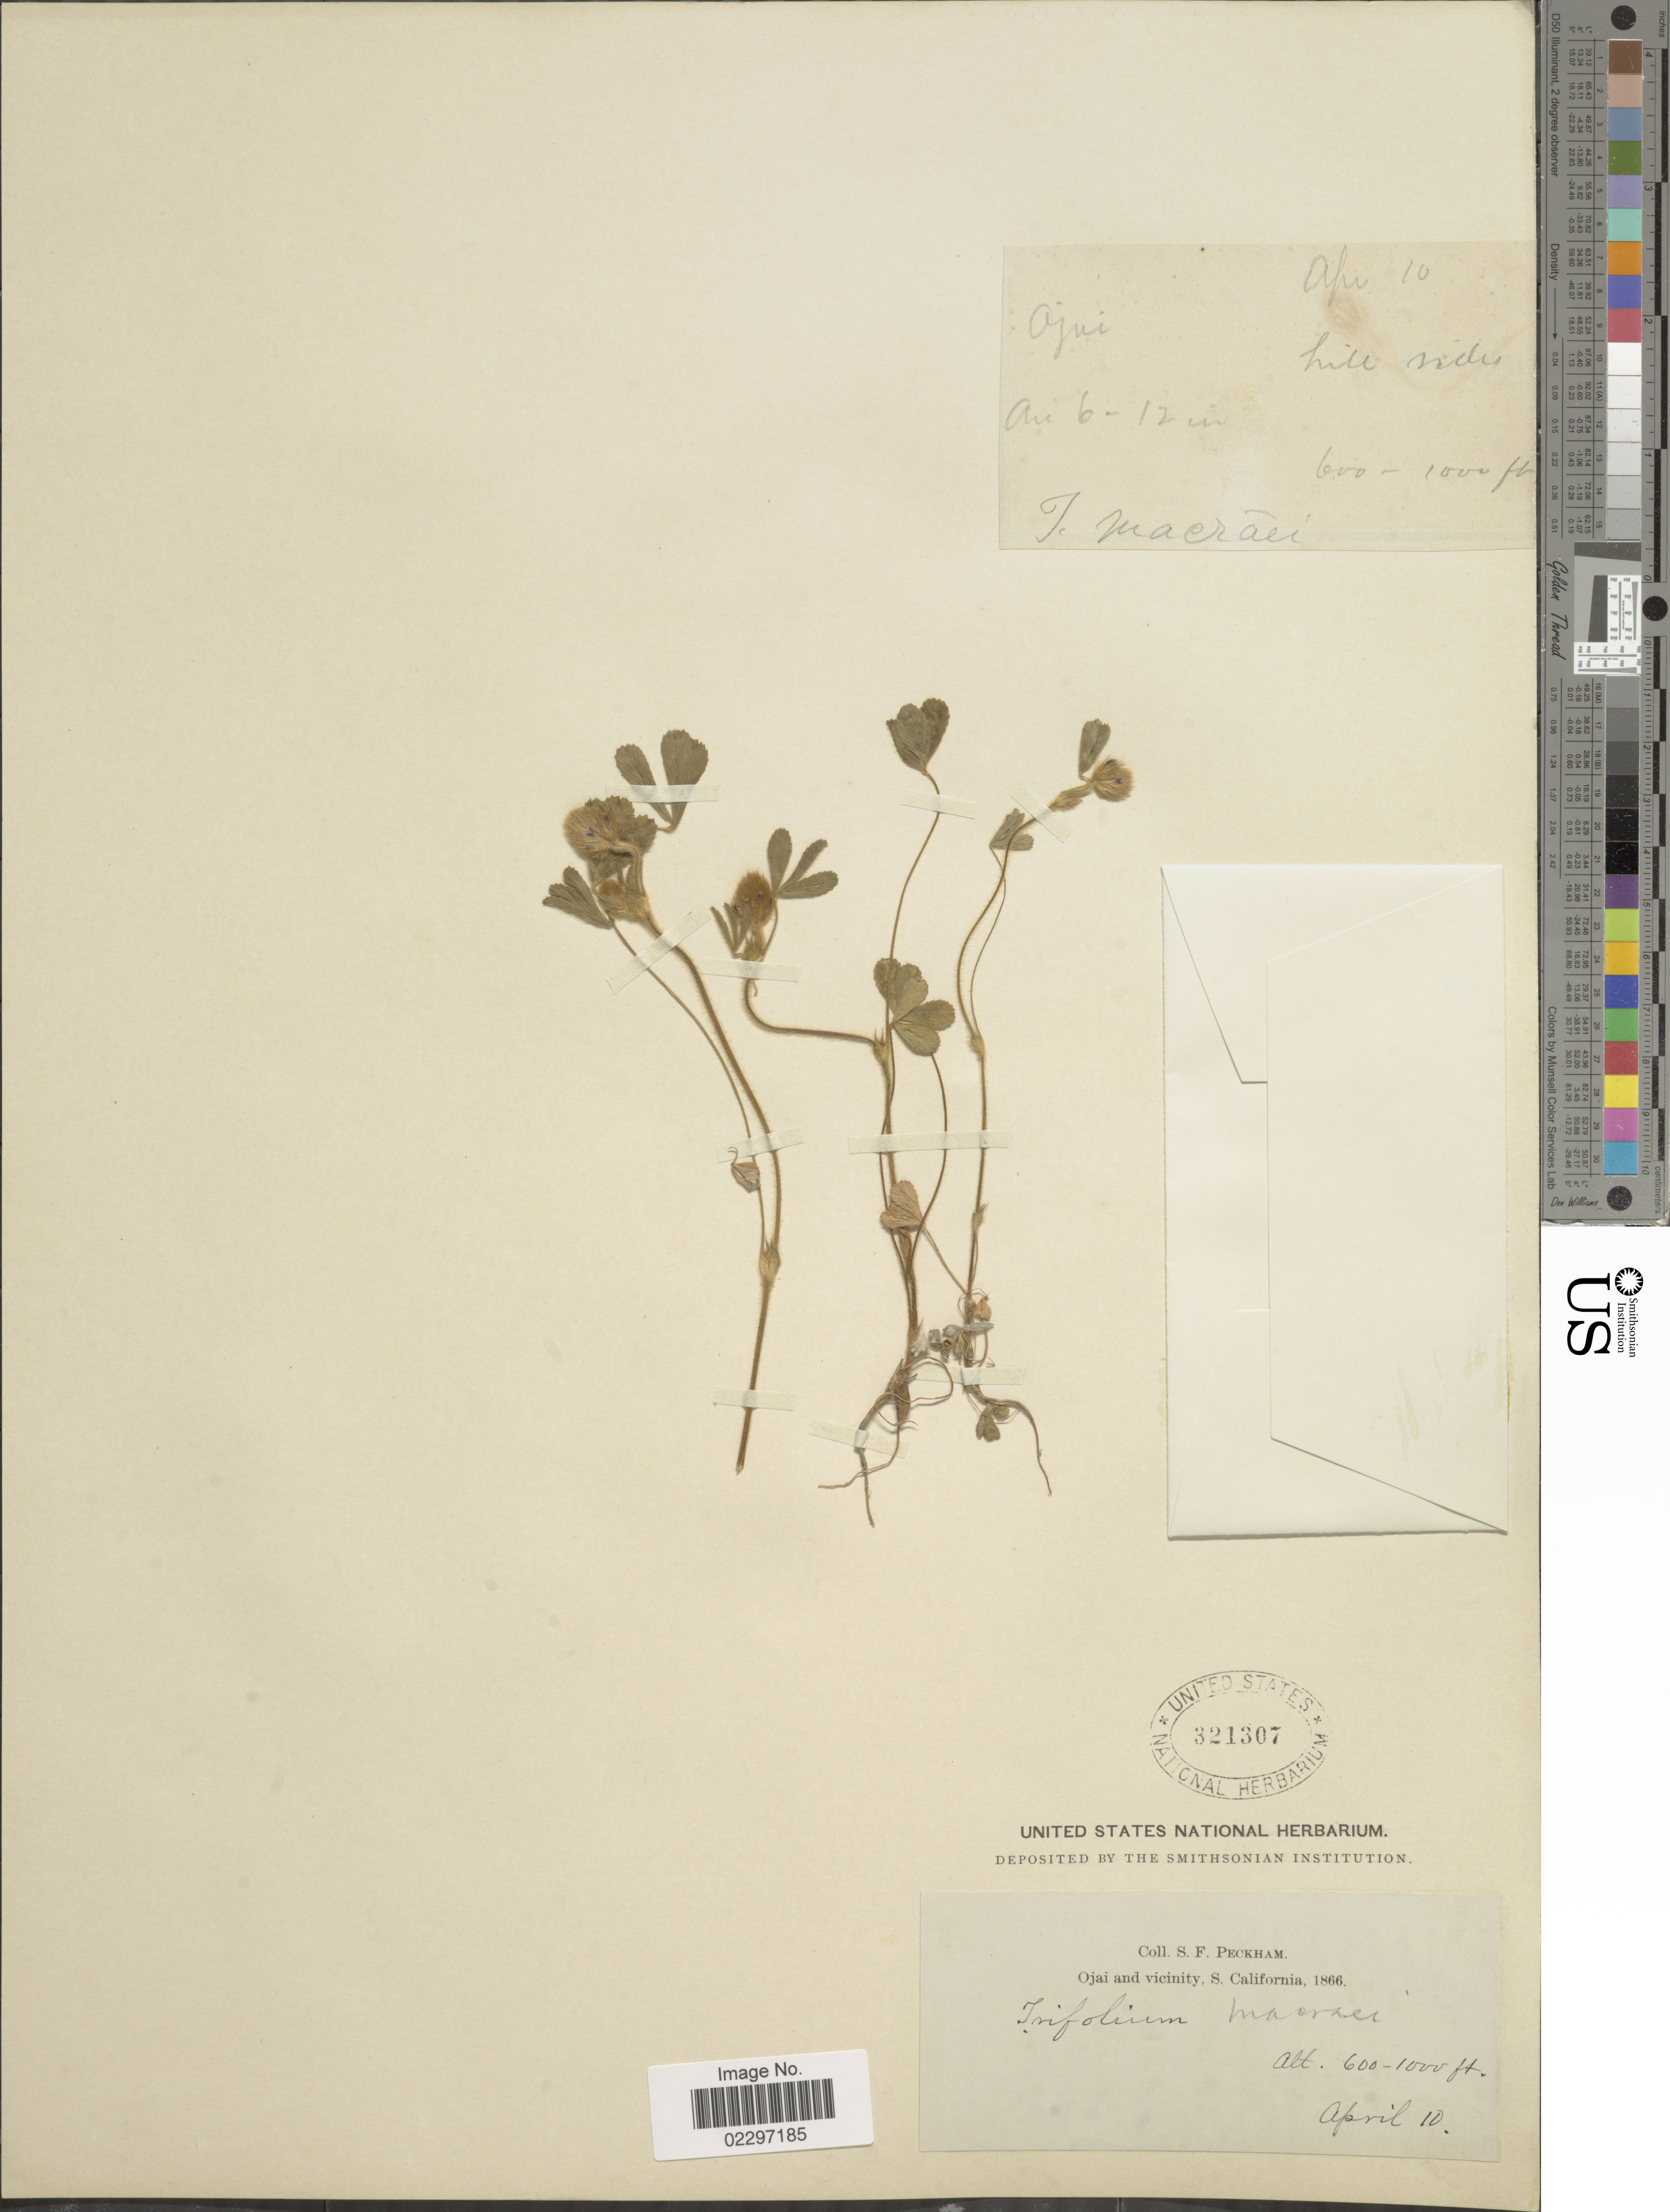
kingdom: Plantae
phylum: Tracheophyta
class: Magnoliopsida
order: Fabales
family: Fabaceae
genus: Trifolium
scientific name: Trifolium macraei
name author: Hook. & Arn.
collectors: S. Peckham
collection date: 1866-04-10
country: United States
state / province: California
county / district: Ventura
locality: Ojai and vicinity, S. California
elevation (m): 183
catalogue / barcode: US 321307